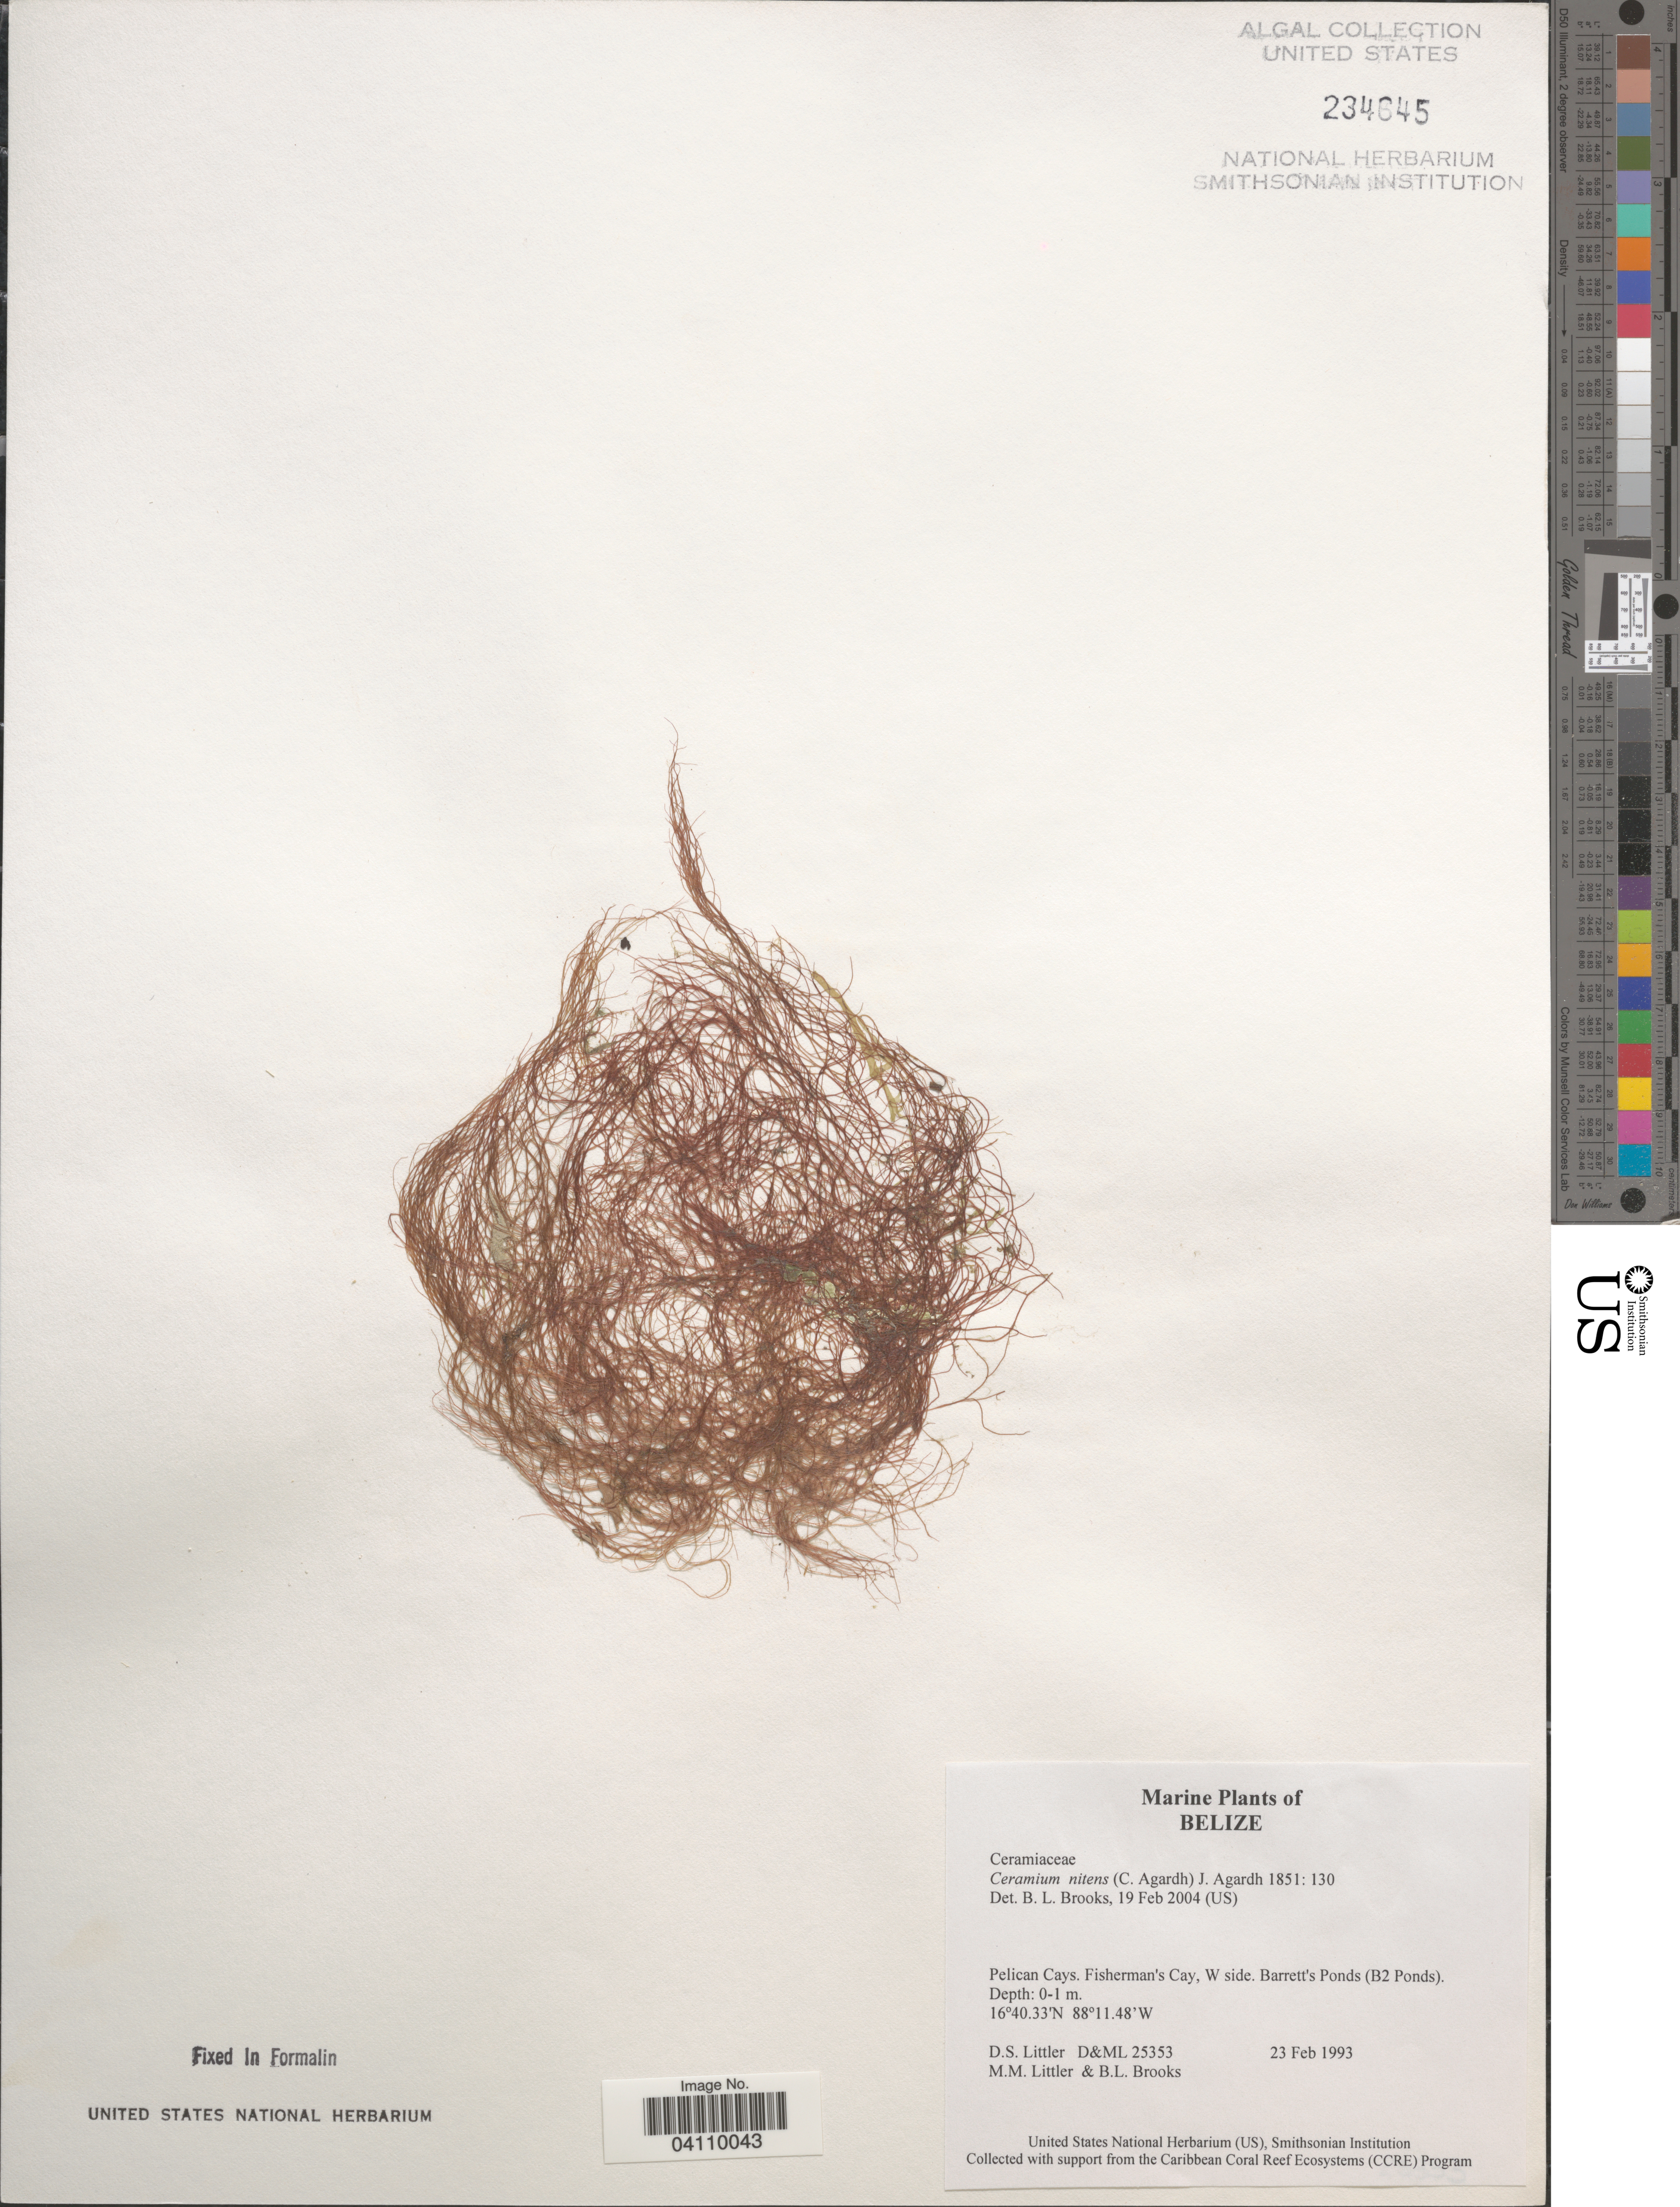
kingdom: Plantae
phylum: Rhodophyta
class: Florideophyceae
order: Ceramiales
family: Ceramiaceae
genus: Ceramium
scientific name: Ceramium nitens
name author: (C. Agardh) J. Agardh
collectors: D. S. Littler & B. Brooks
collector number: D&ML 25353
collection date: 1993-02-23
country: Belize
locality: Pelican Cays. Fisherman's Cay, W side. Barrett's Ponds (B2 Ponds).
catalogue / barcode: US 234645